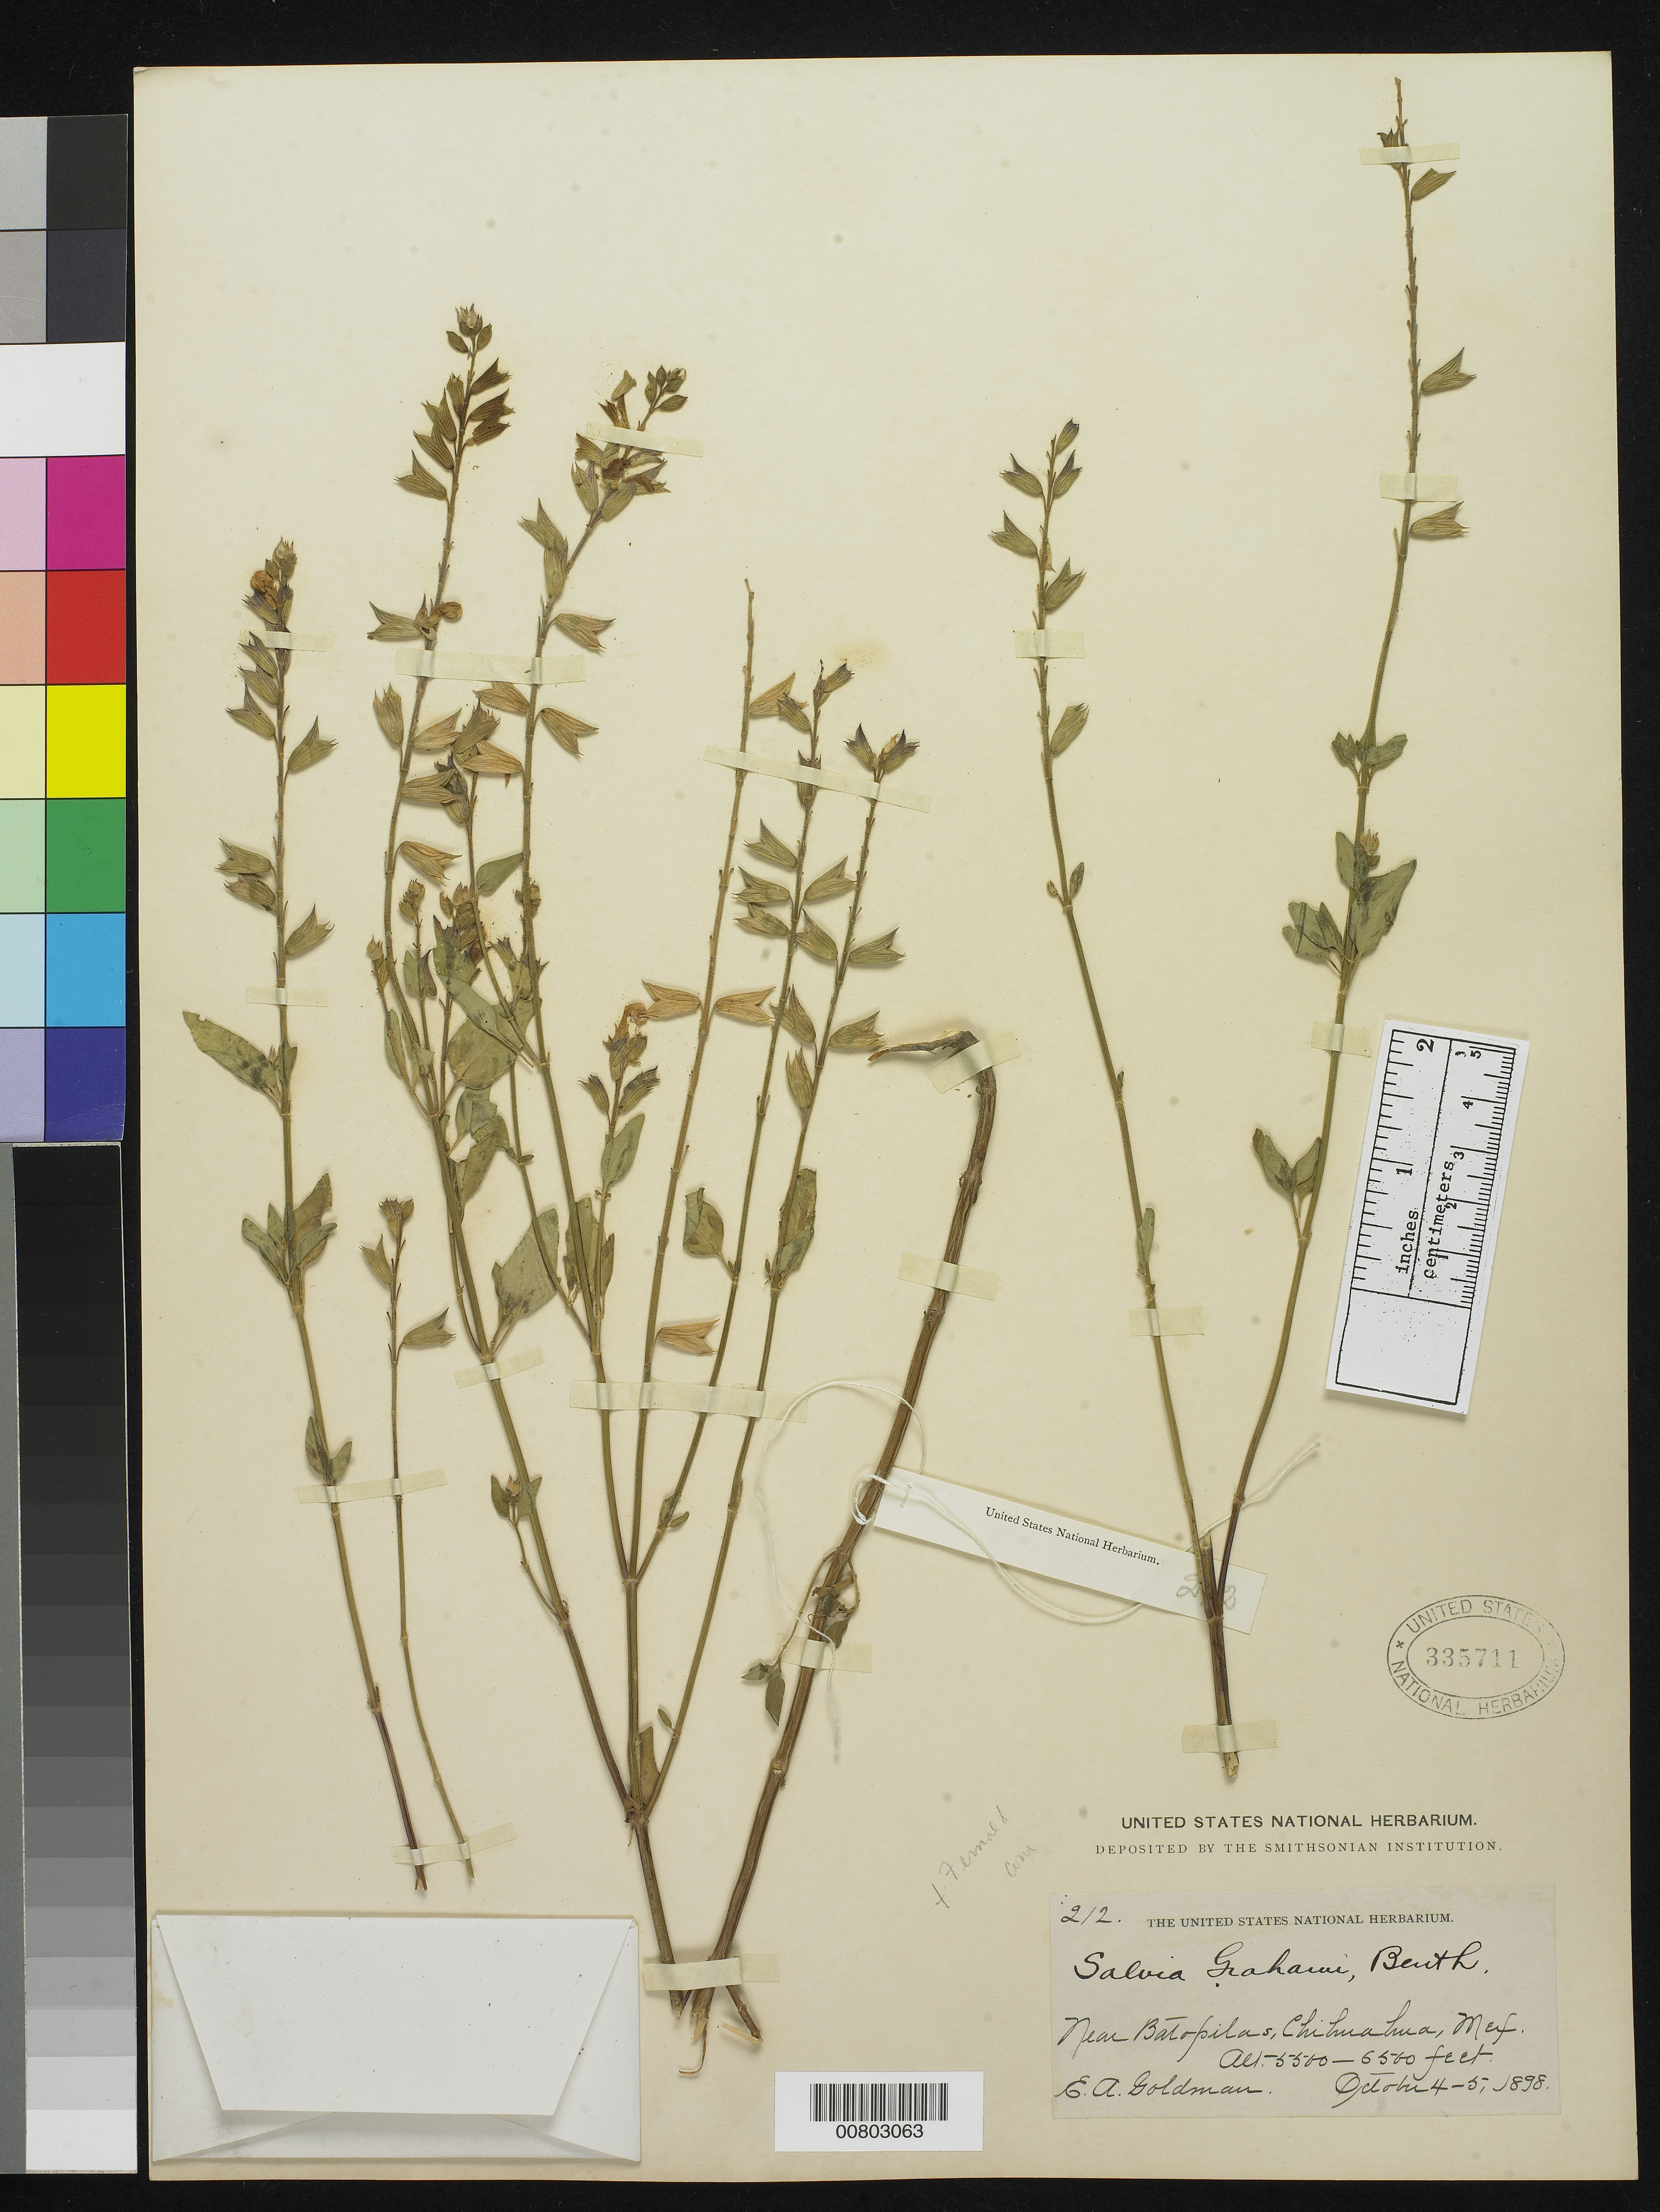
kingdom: Plantae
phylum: Tracheophyta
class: Magnoliopsida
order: Lamiales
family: Lamiaceae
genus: Salvia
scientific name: Salvia grahami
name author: Benth.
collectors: E. A. Goldman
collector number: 212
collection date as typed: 04 Oct 1898 to 05 Oct 1898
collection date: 1898-10-04/1898-10-05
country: Mexico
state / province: Chihuahua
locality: Near Batopilas, Chihuahua.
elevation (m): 1676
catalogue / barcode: US 335711